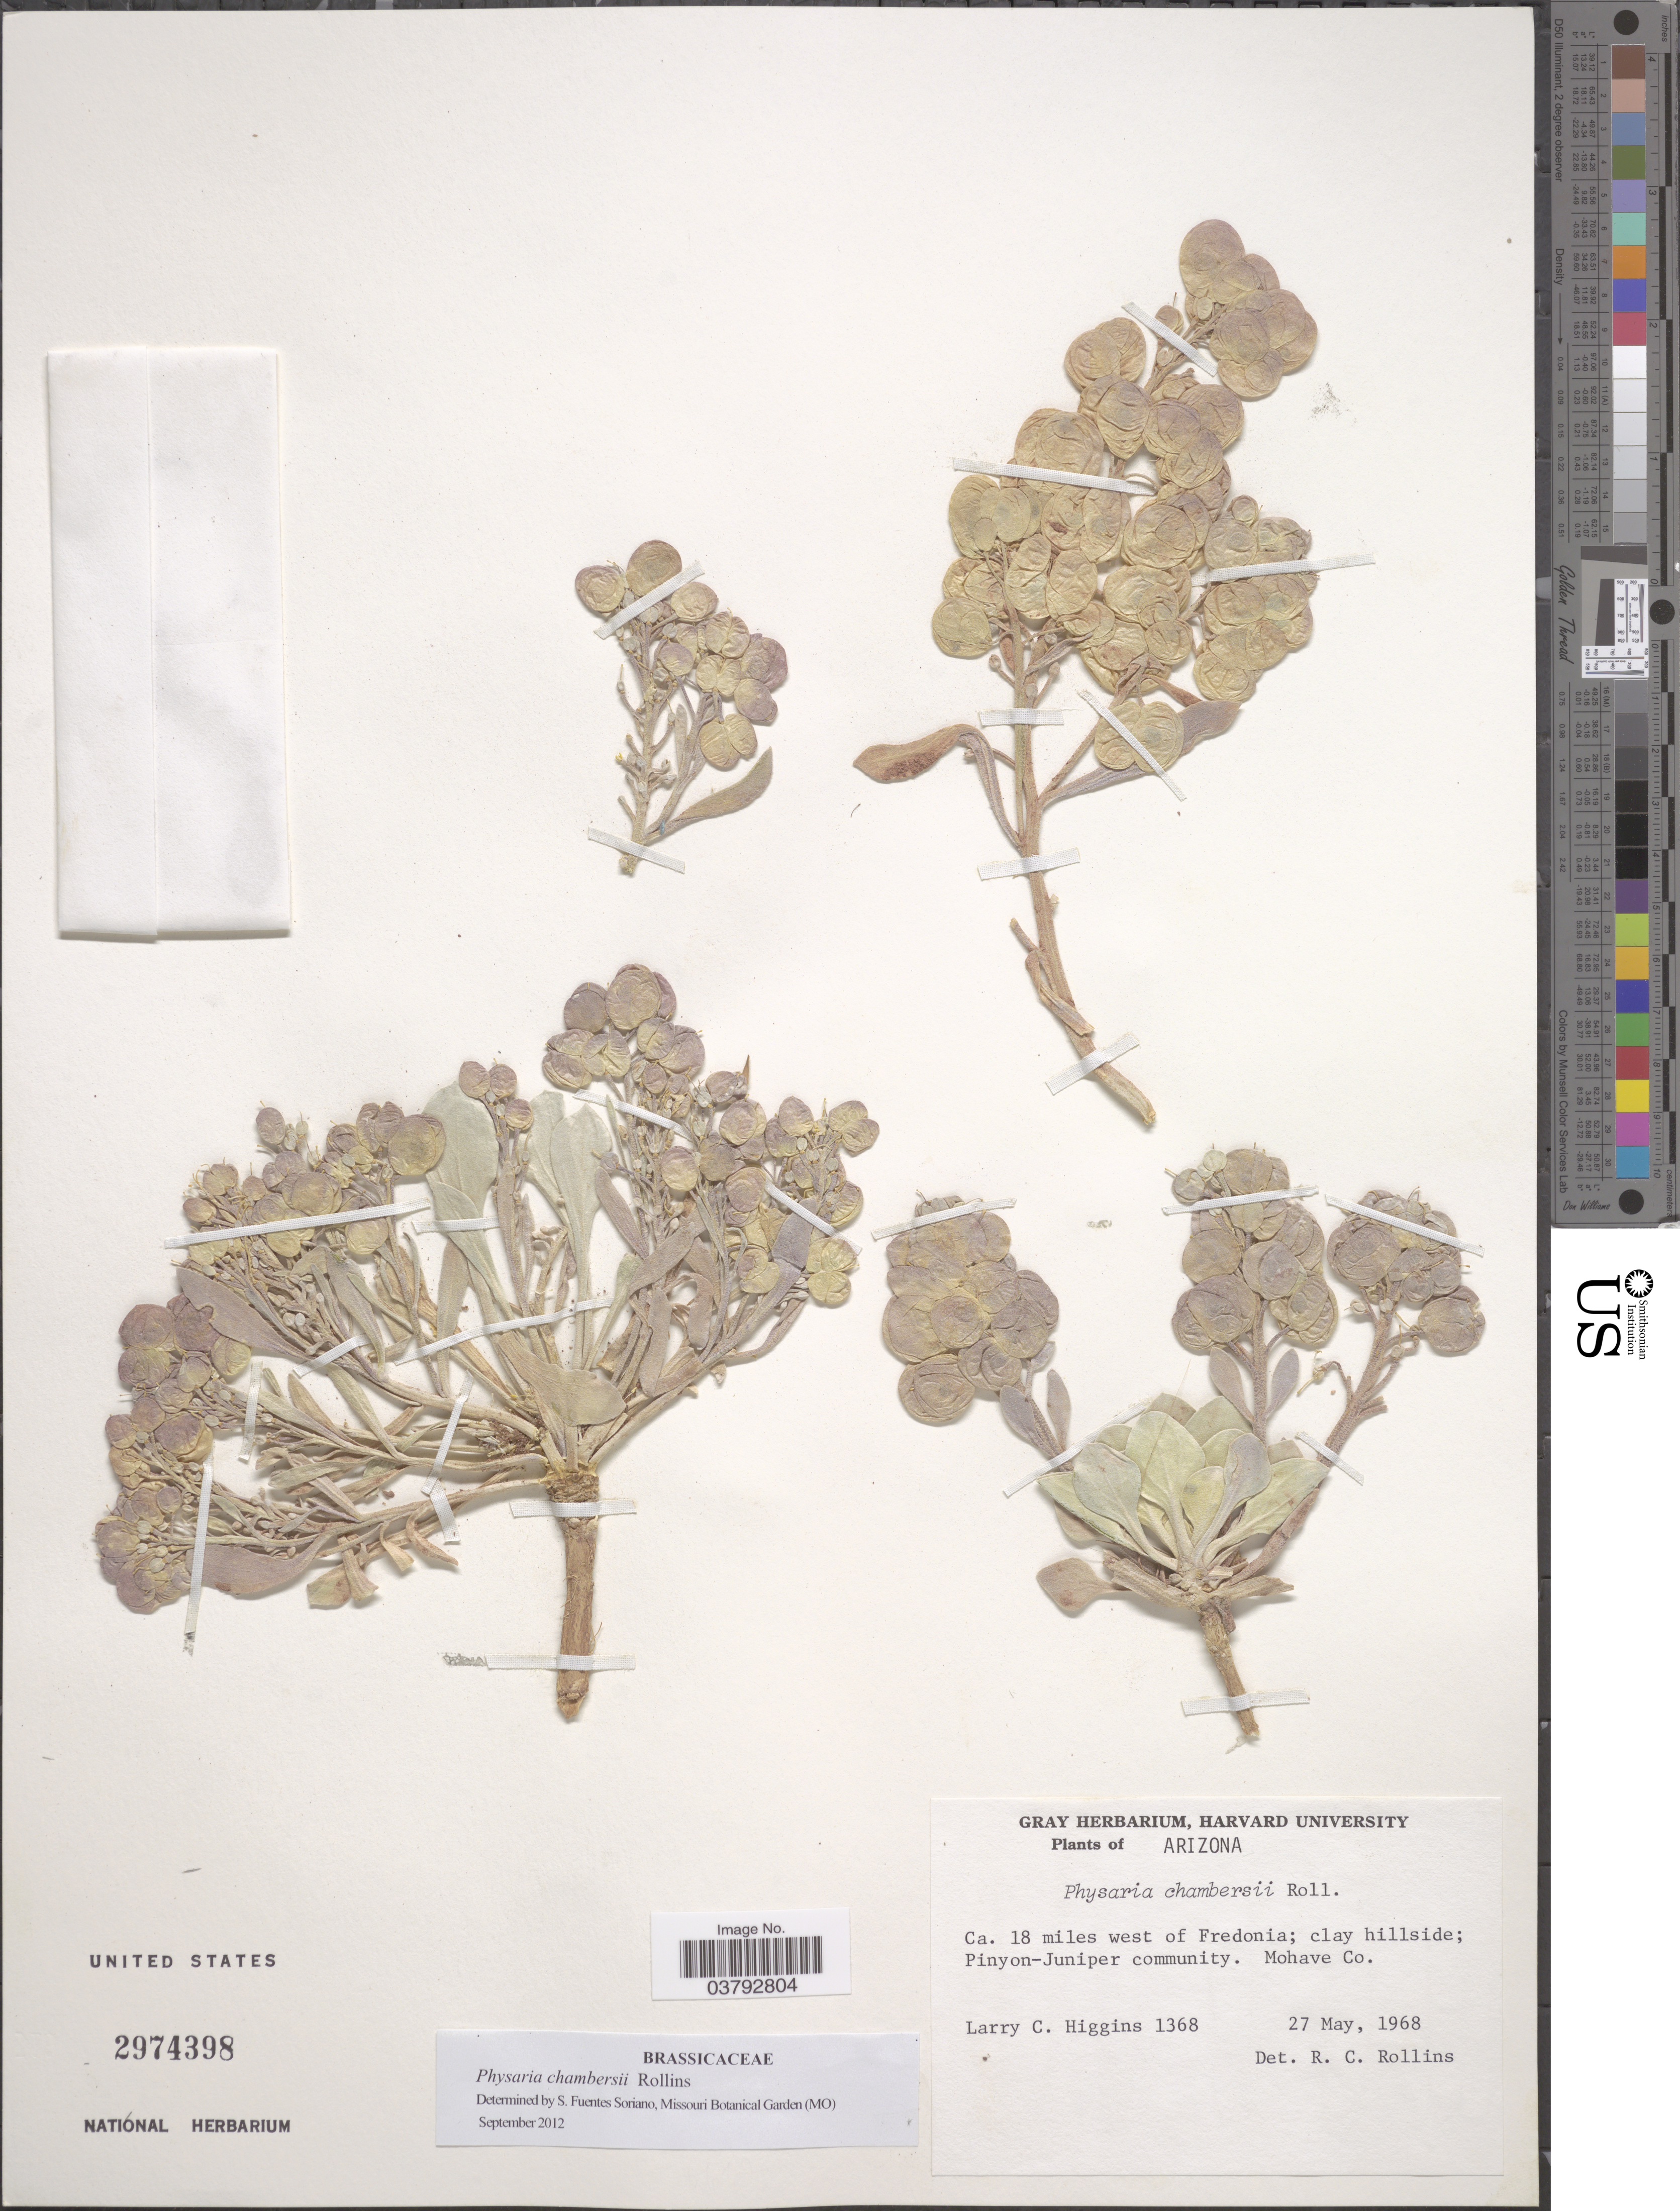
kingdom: Plantae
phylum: Tracheophyta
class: Magnoliopsida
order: Brassicales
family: Brassicaceae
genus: Physaria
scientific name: Physaria chambersii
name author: Rollins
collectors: L. Higgins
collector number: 1368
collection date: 1968-05-27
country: United States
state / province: Arizona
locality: Ca. 18 miles west of Fredonia. Mohave Co.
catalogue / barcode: US 2974398